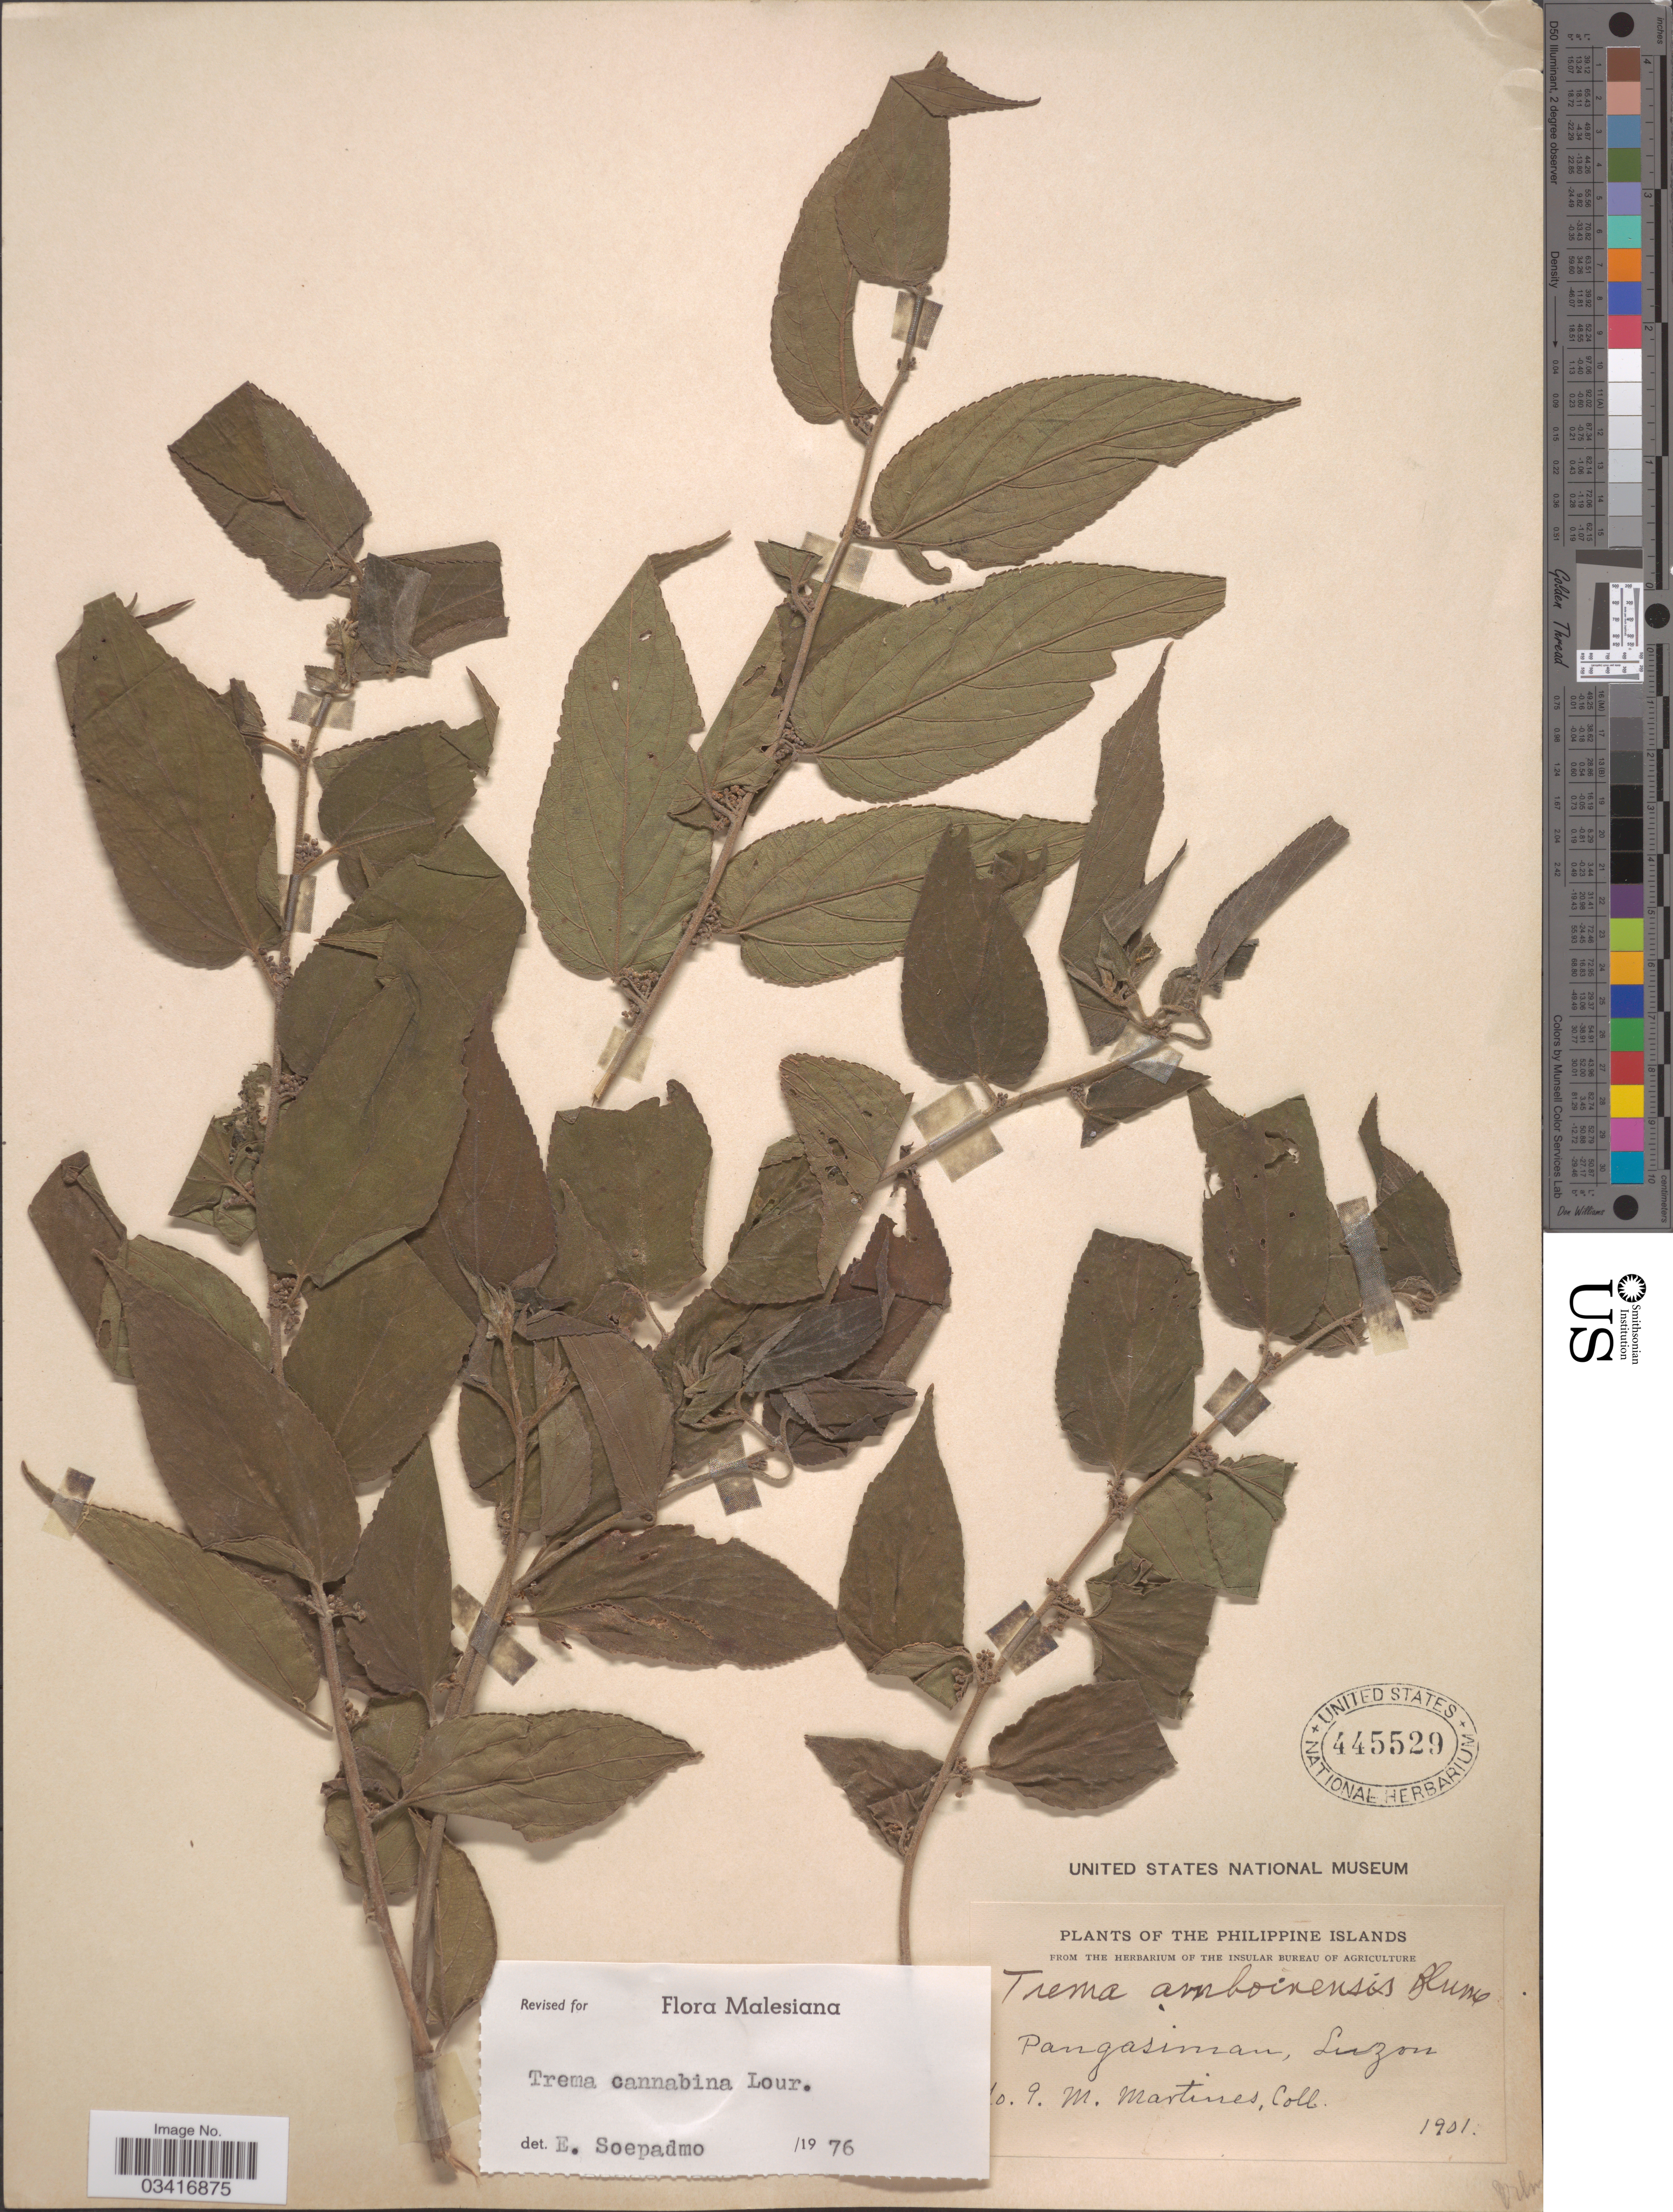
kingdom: Plantae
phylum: Tracheophyta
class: Magnoliopsida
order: Rosales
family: Cannabaceae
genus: Trema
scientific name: Trema cannabina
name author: Lour.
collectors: M. Martines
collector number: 9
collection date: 1901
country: Philippines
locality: Pangasiman, Luzon.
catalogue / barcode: US 445529